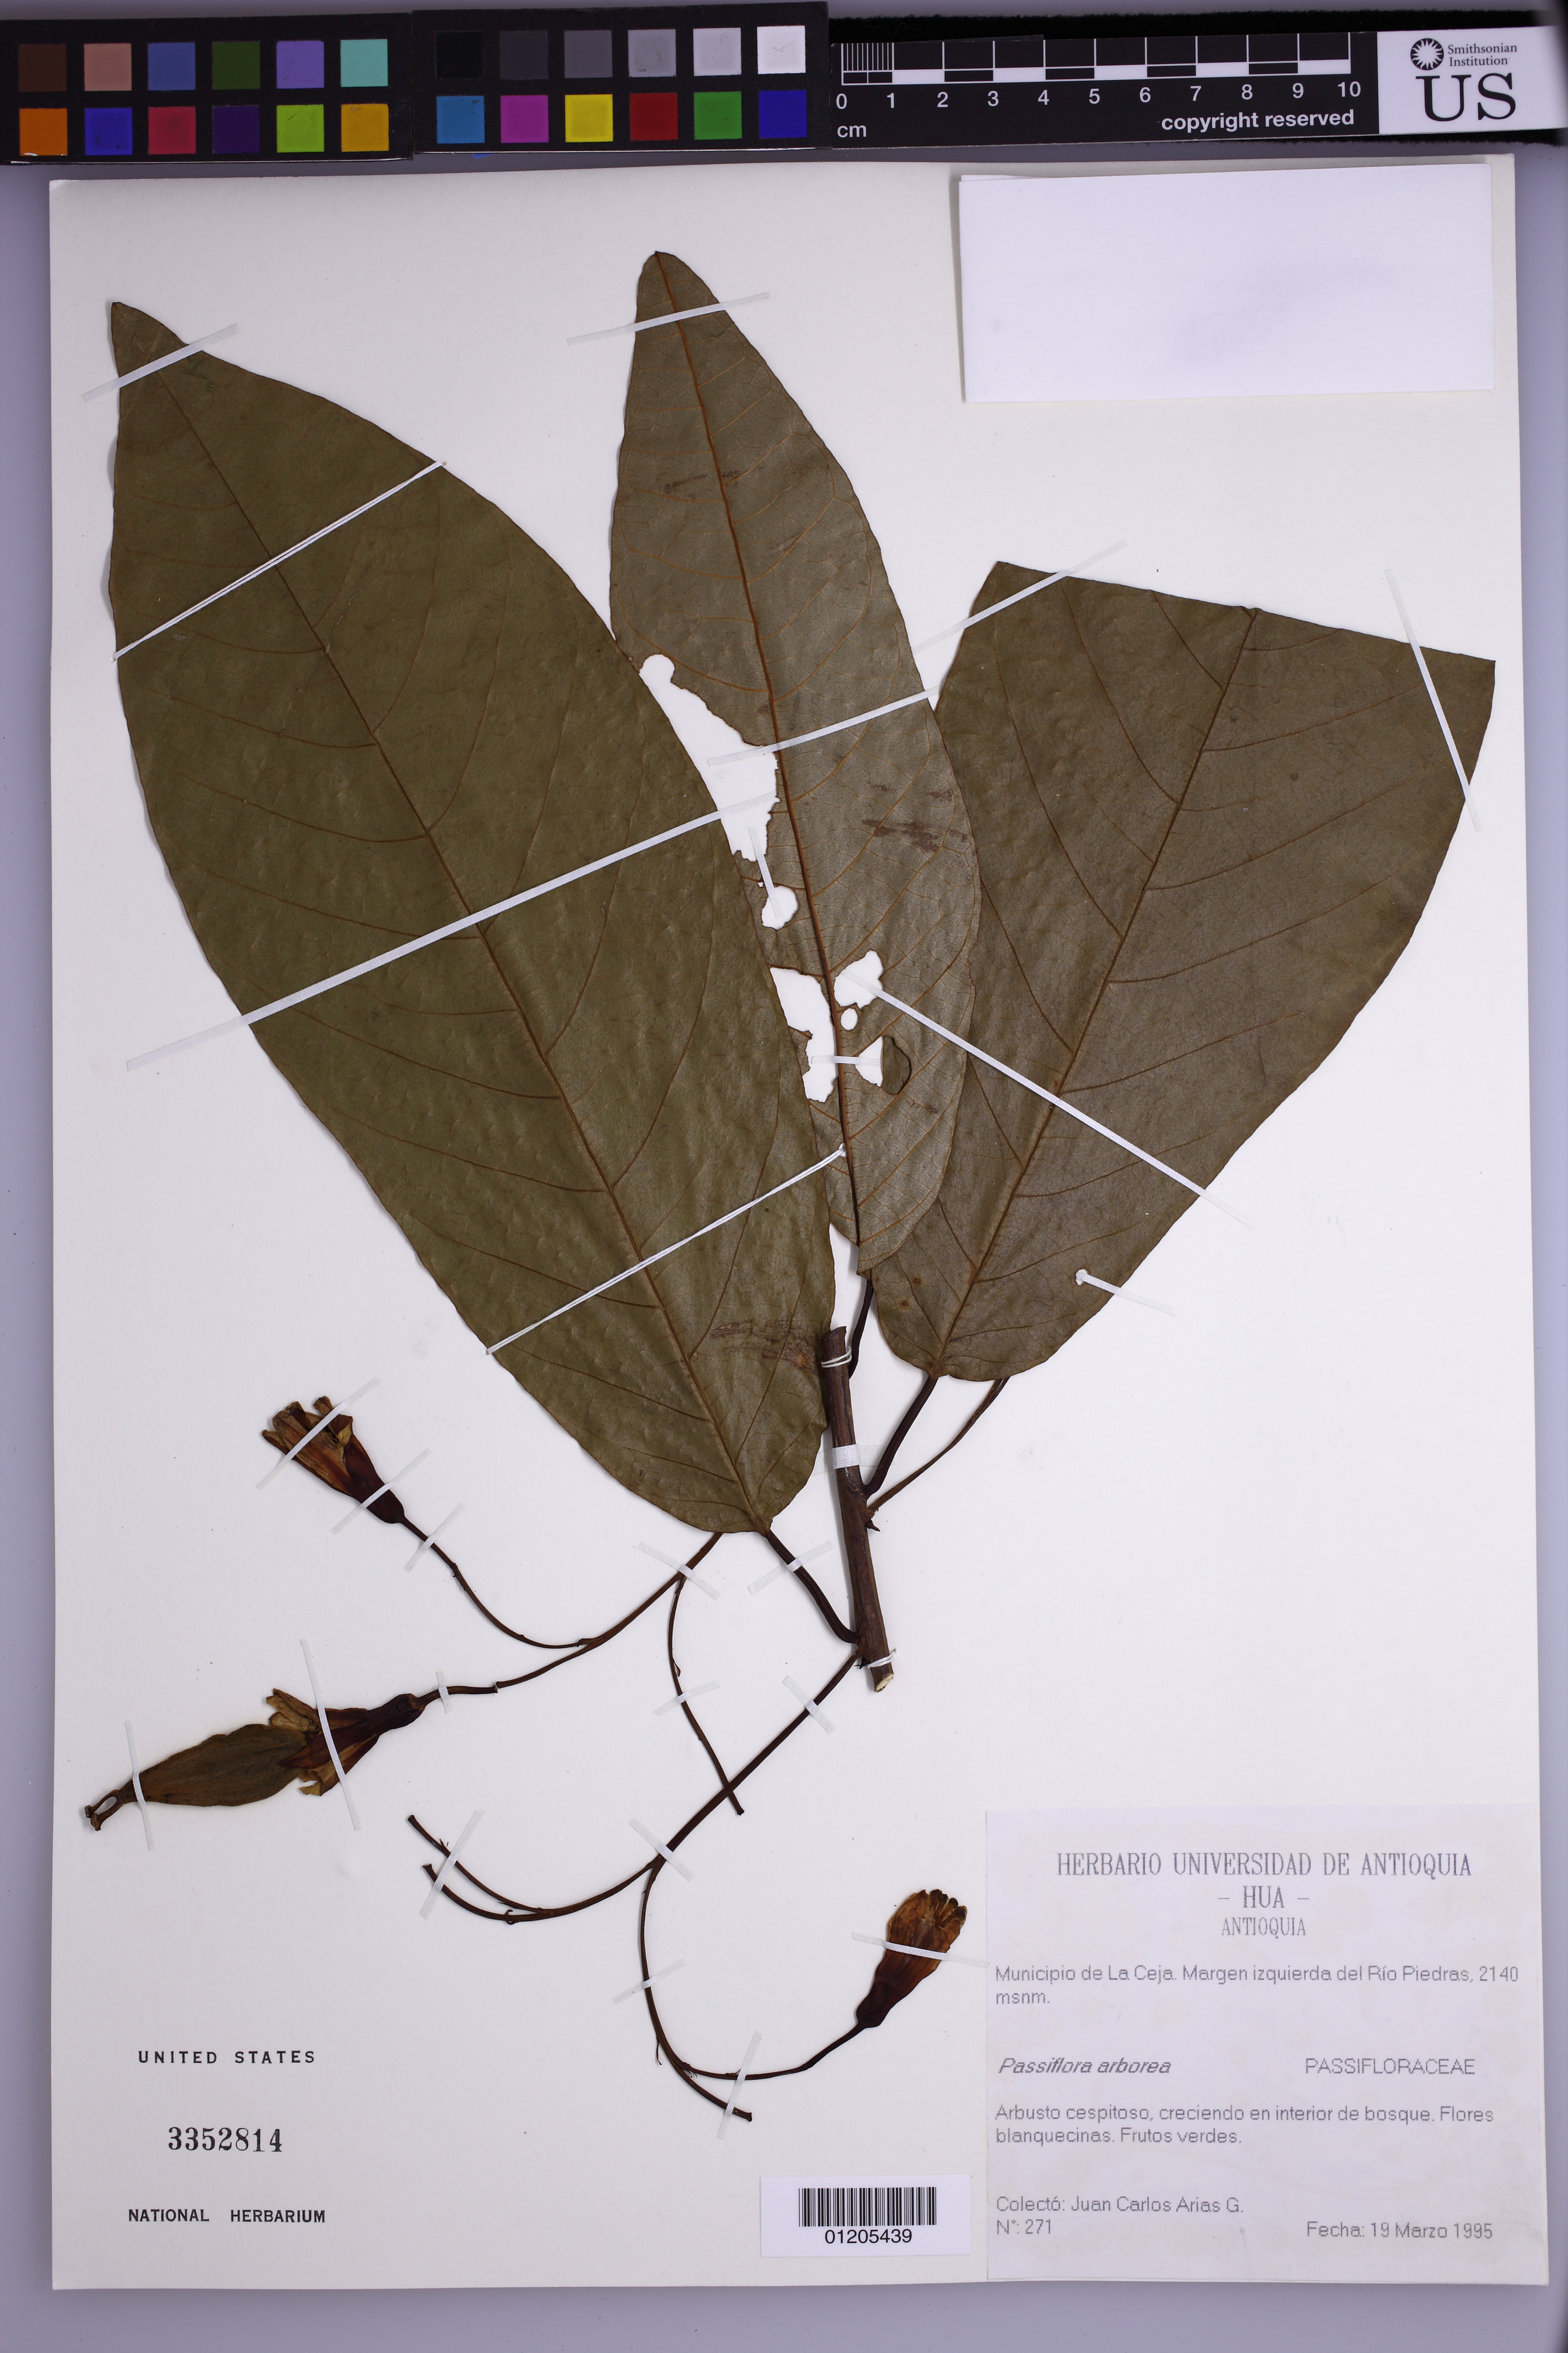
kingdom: Plantae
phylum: Tracheophyta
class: Magnoliopsida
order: Malpighiales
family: Passifloraceae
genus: Passiflora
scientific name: Passiflora arborea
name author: Spreng.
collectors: J. Arias G.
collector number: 271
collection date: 1995-03-19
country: Colombia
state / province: Antioquia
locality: Municipio de La Ceja, Margen izquierda del Río Piedras, 2140 msnm.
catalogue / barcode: US 3352814